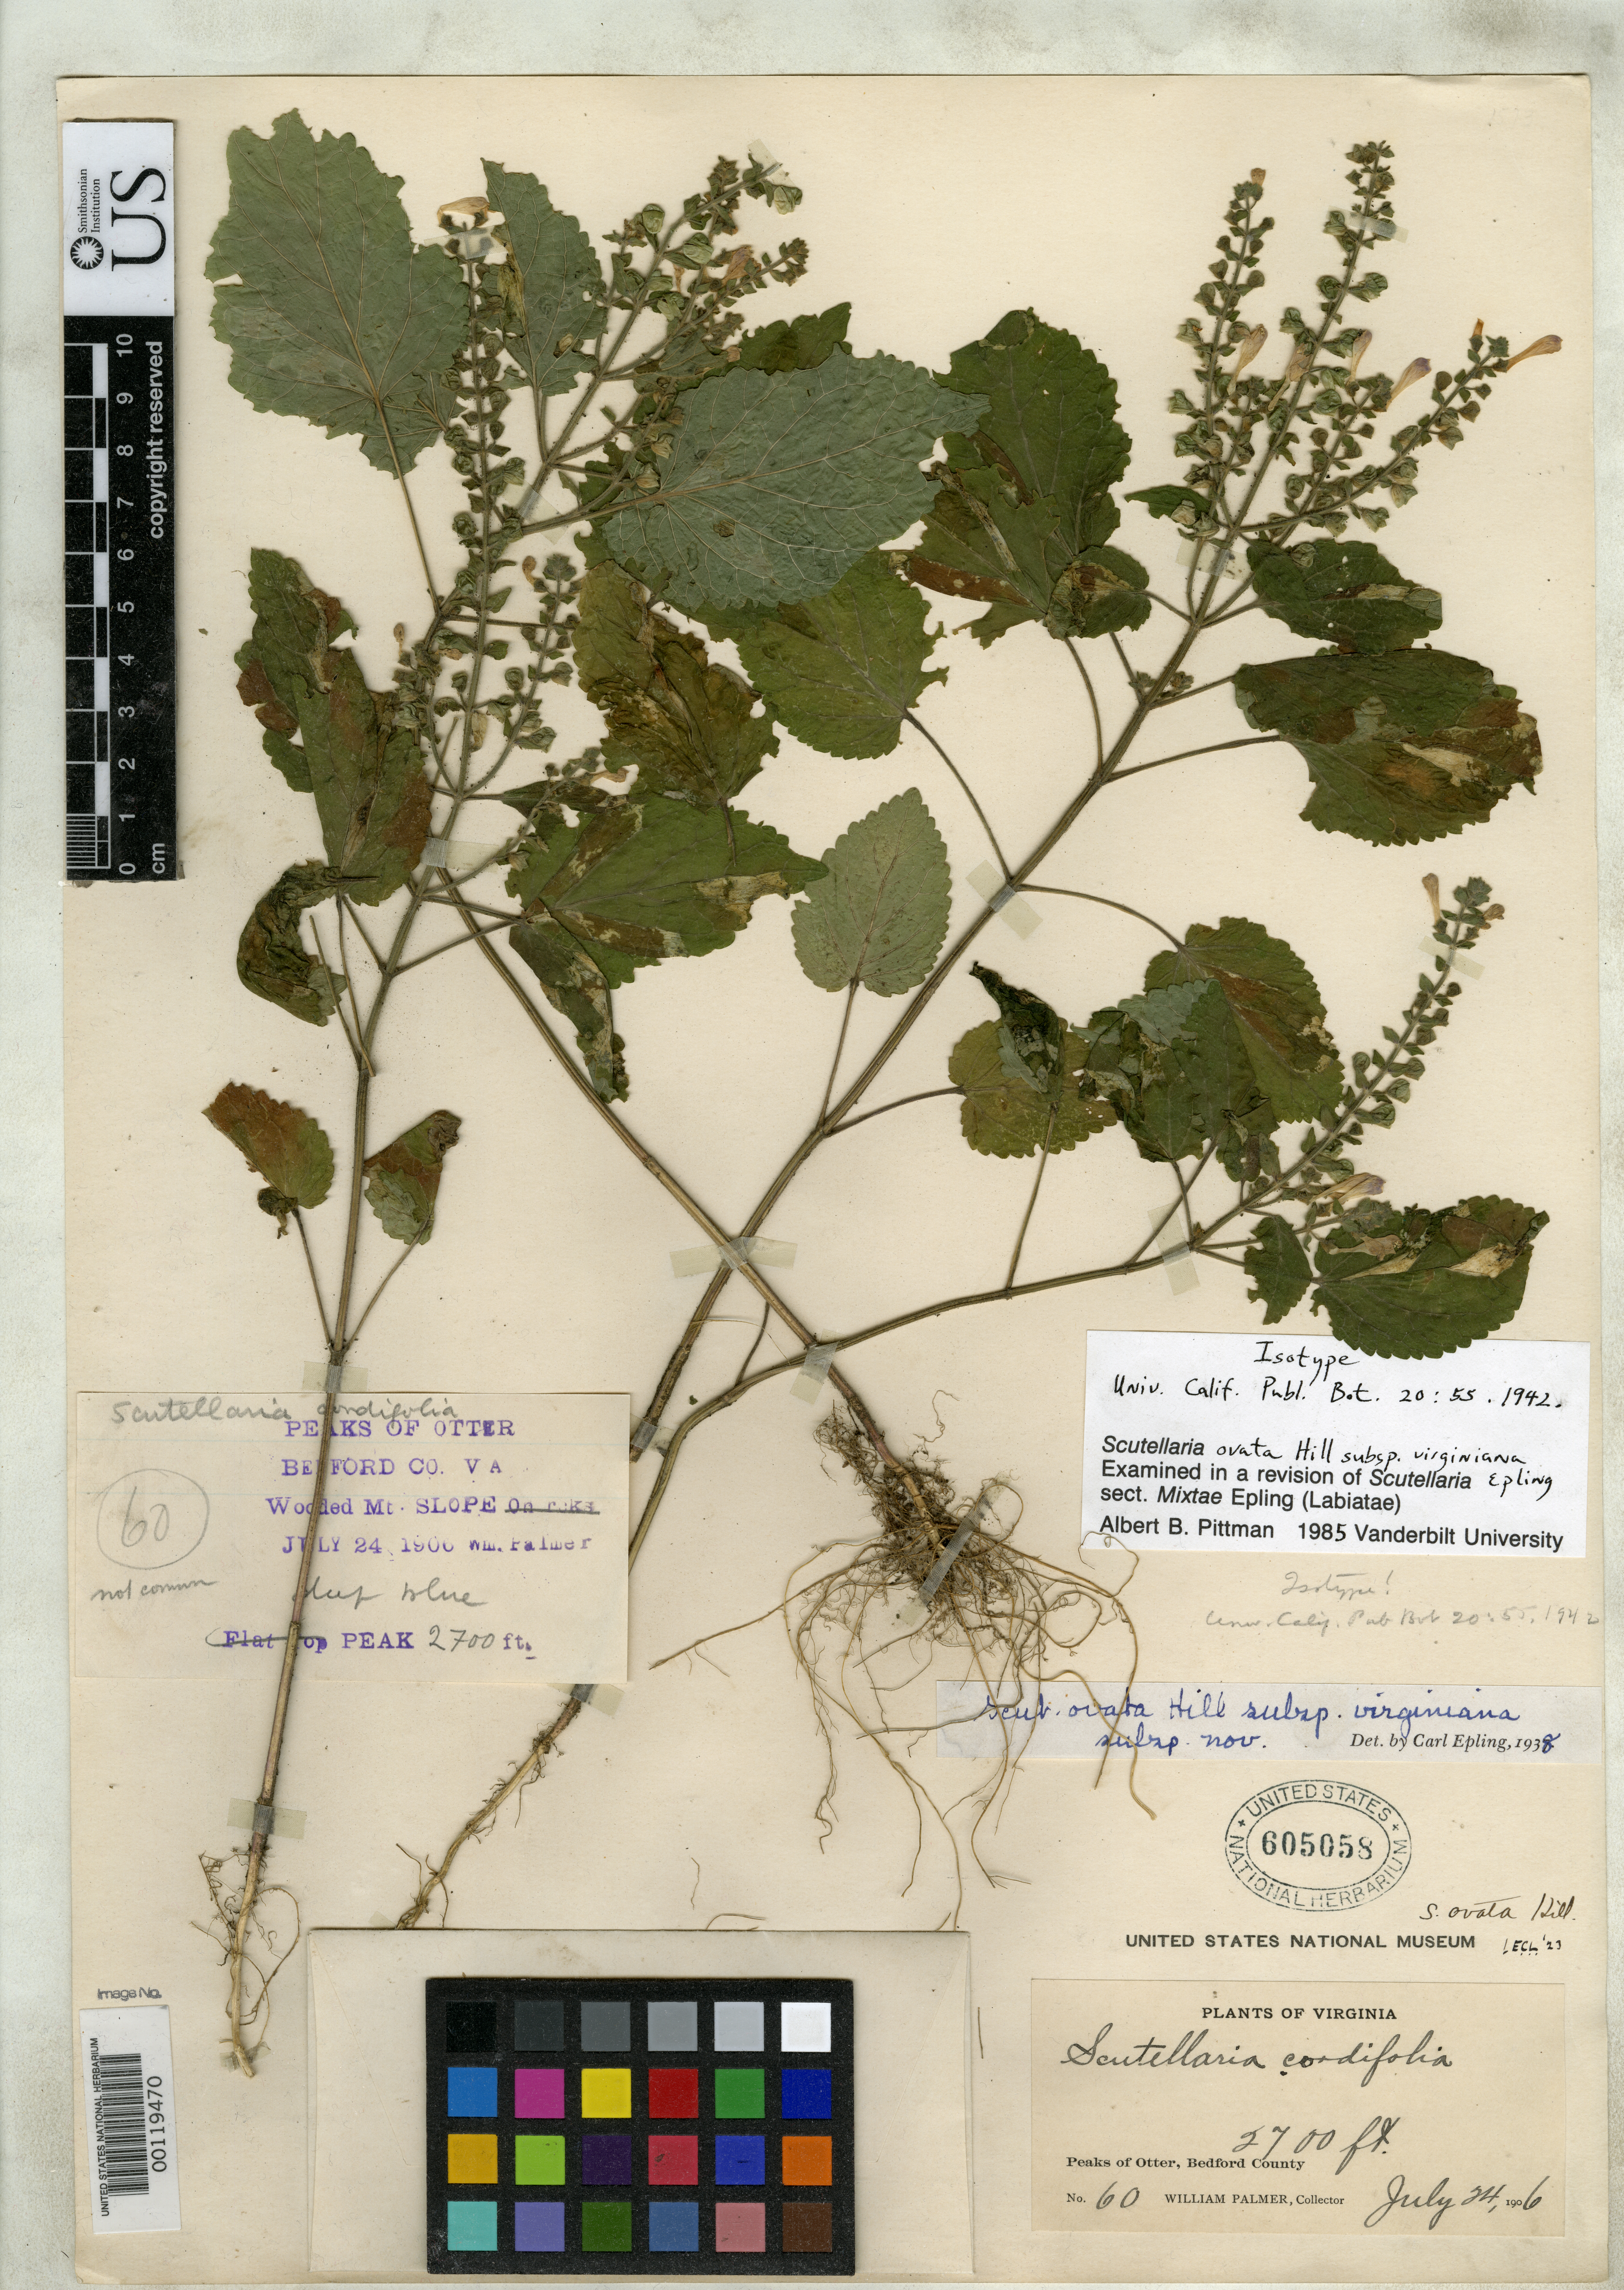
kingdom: Plantae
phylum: Tracheophyta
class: Magnoliopsida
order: Lamiales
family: Lamiaceae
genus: Scutellaria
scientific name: Scutellaria ovata subsp. virginiana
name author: Epling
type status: Isotype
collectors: W. Palmer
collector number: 60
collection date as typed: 24 Jul 1906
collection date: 1906-07-24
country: United States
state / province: Virginia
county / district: Bedford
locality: Peaks of Otter.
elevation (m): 823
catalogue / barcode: US 605058